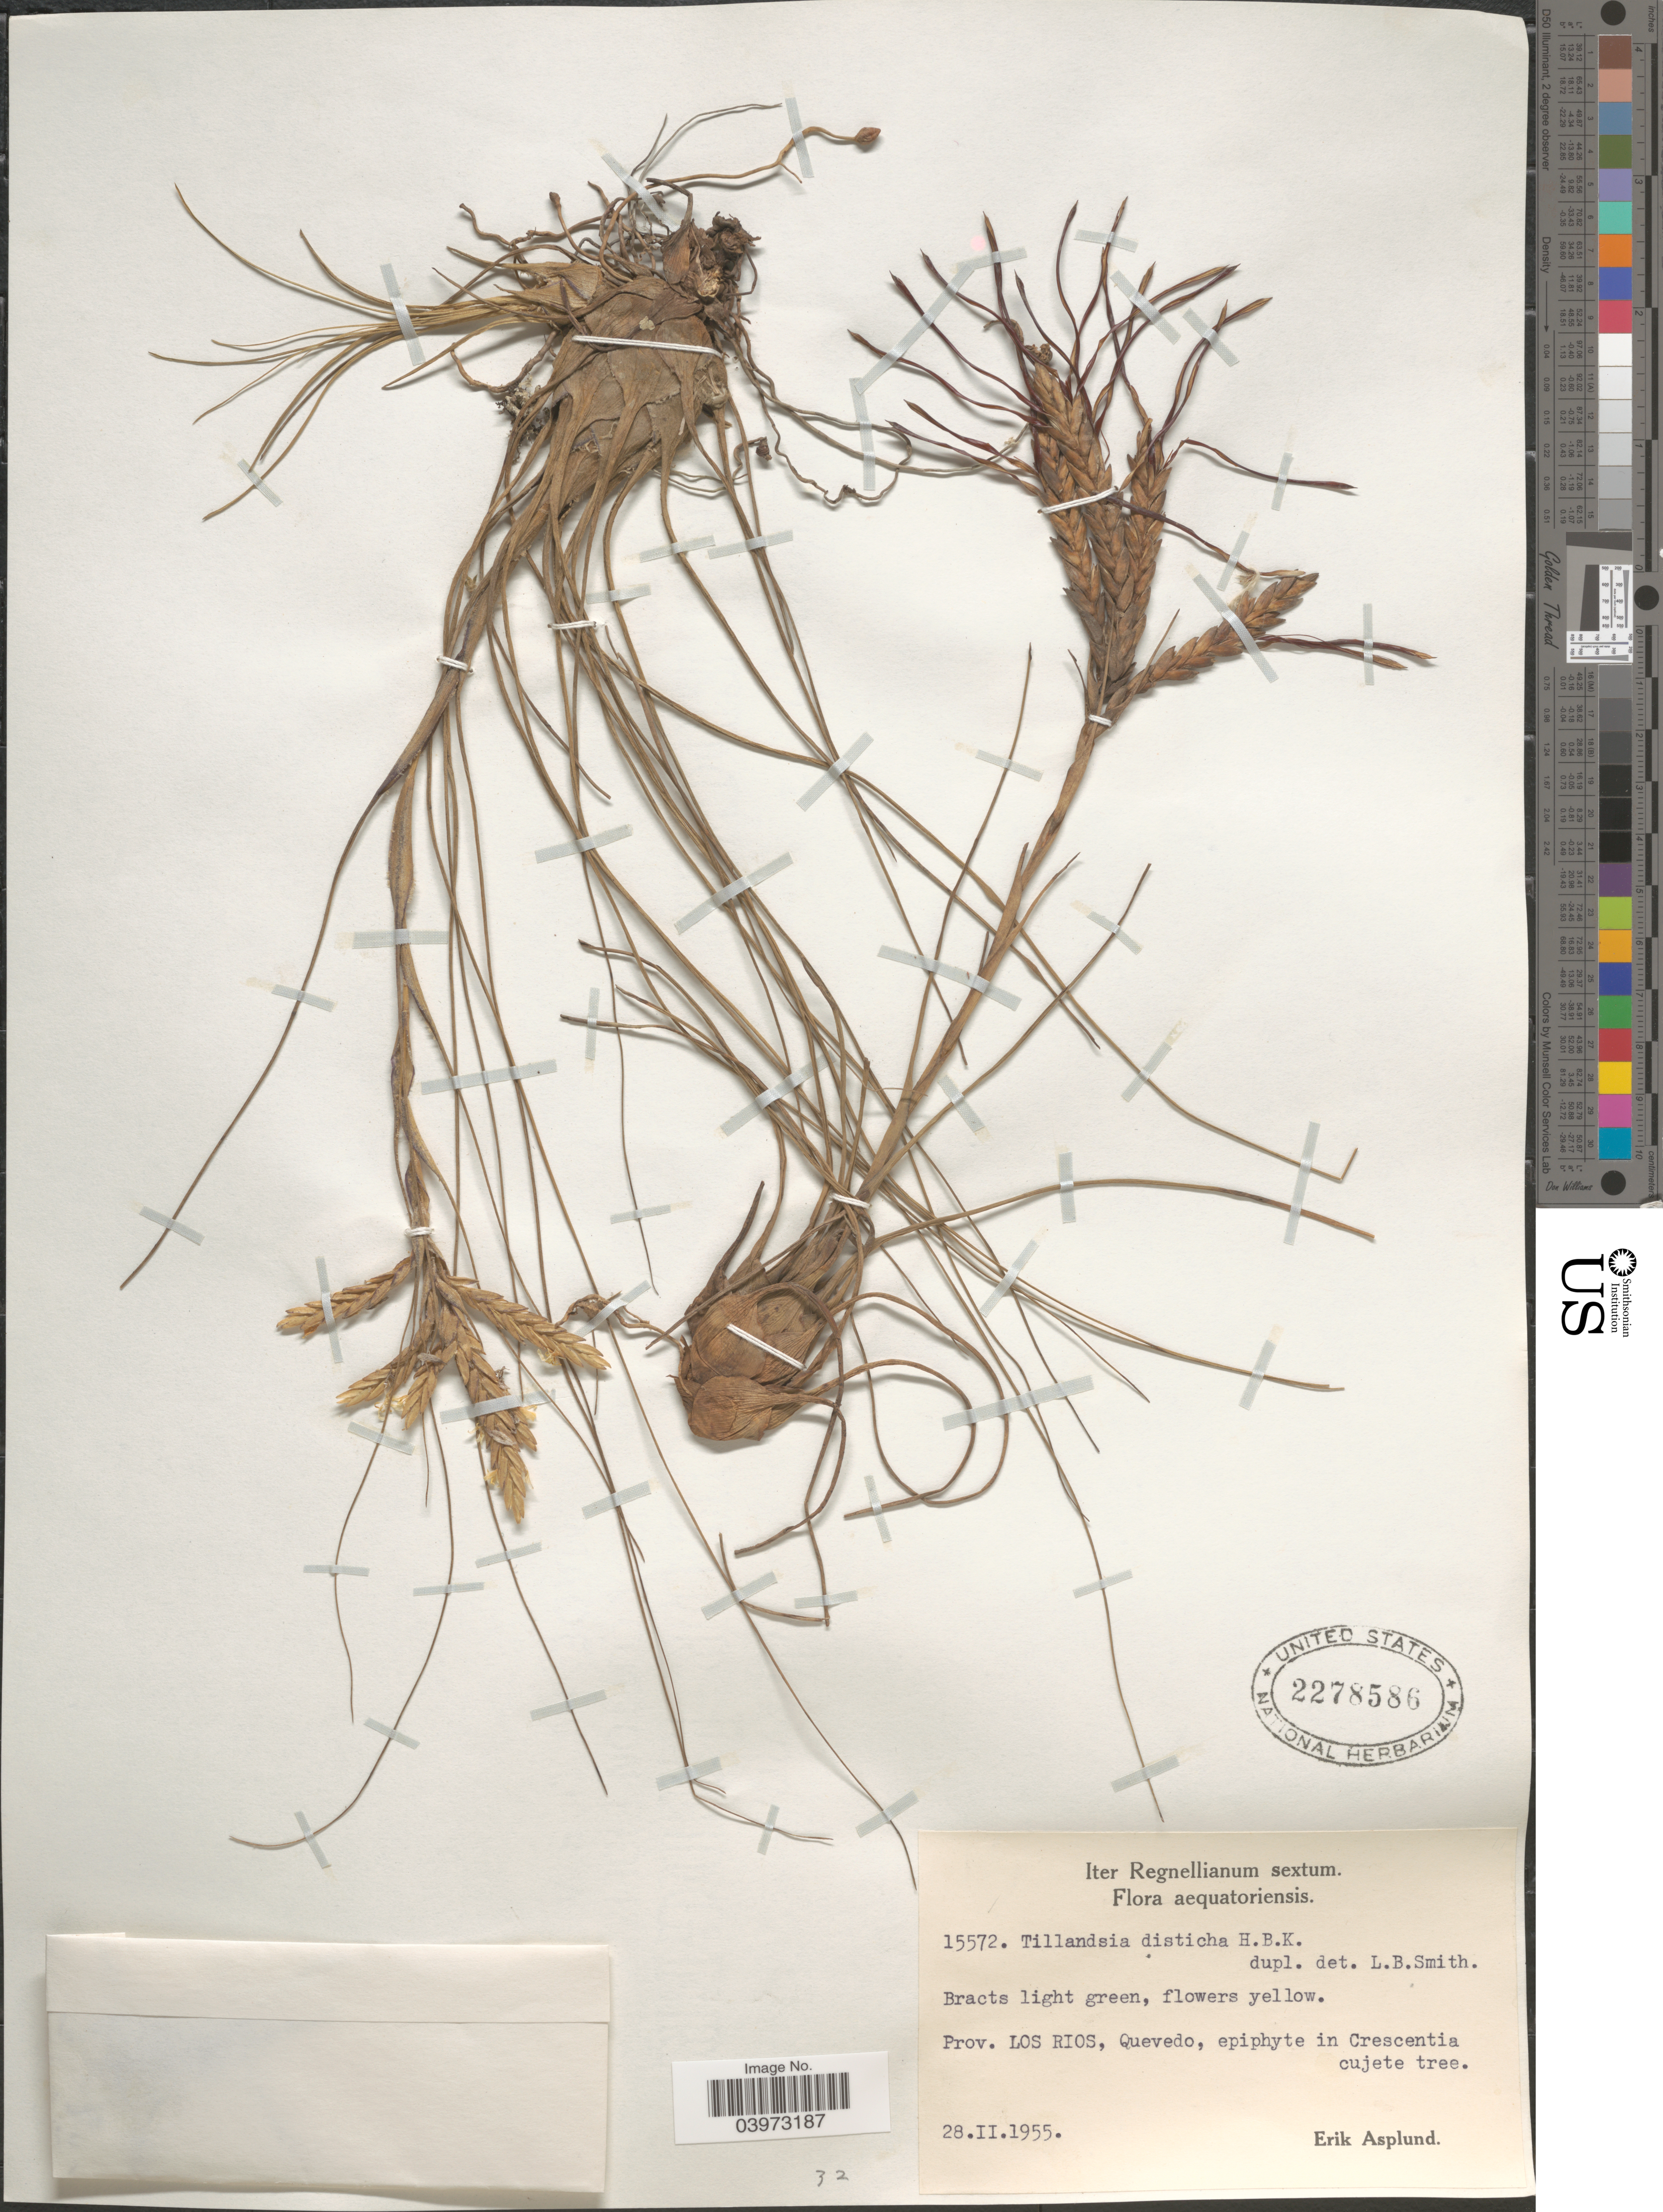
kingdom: Plantae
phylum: Tracheophyta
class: Liliopsida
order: Poales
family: Bromeliaceae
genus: Tillandsia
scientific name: Tillandsia disticha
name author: Kunth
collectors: E. Asplund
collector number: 15572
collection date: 1955-02-28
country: Ecuador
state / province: Los Ríos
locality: Iter Regnellianum sextum. Aequatoriensis. Quevedo.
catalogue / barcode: US 2278586